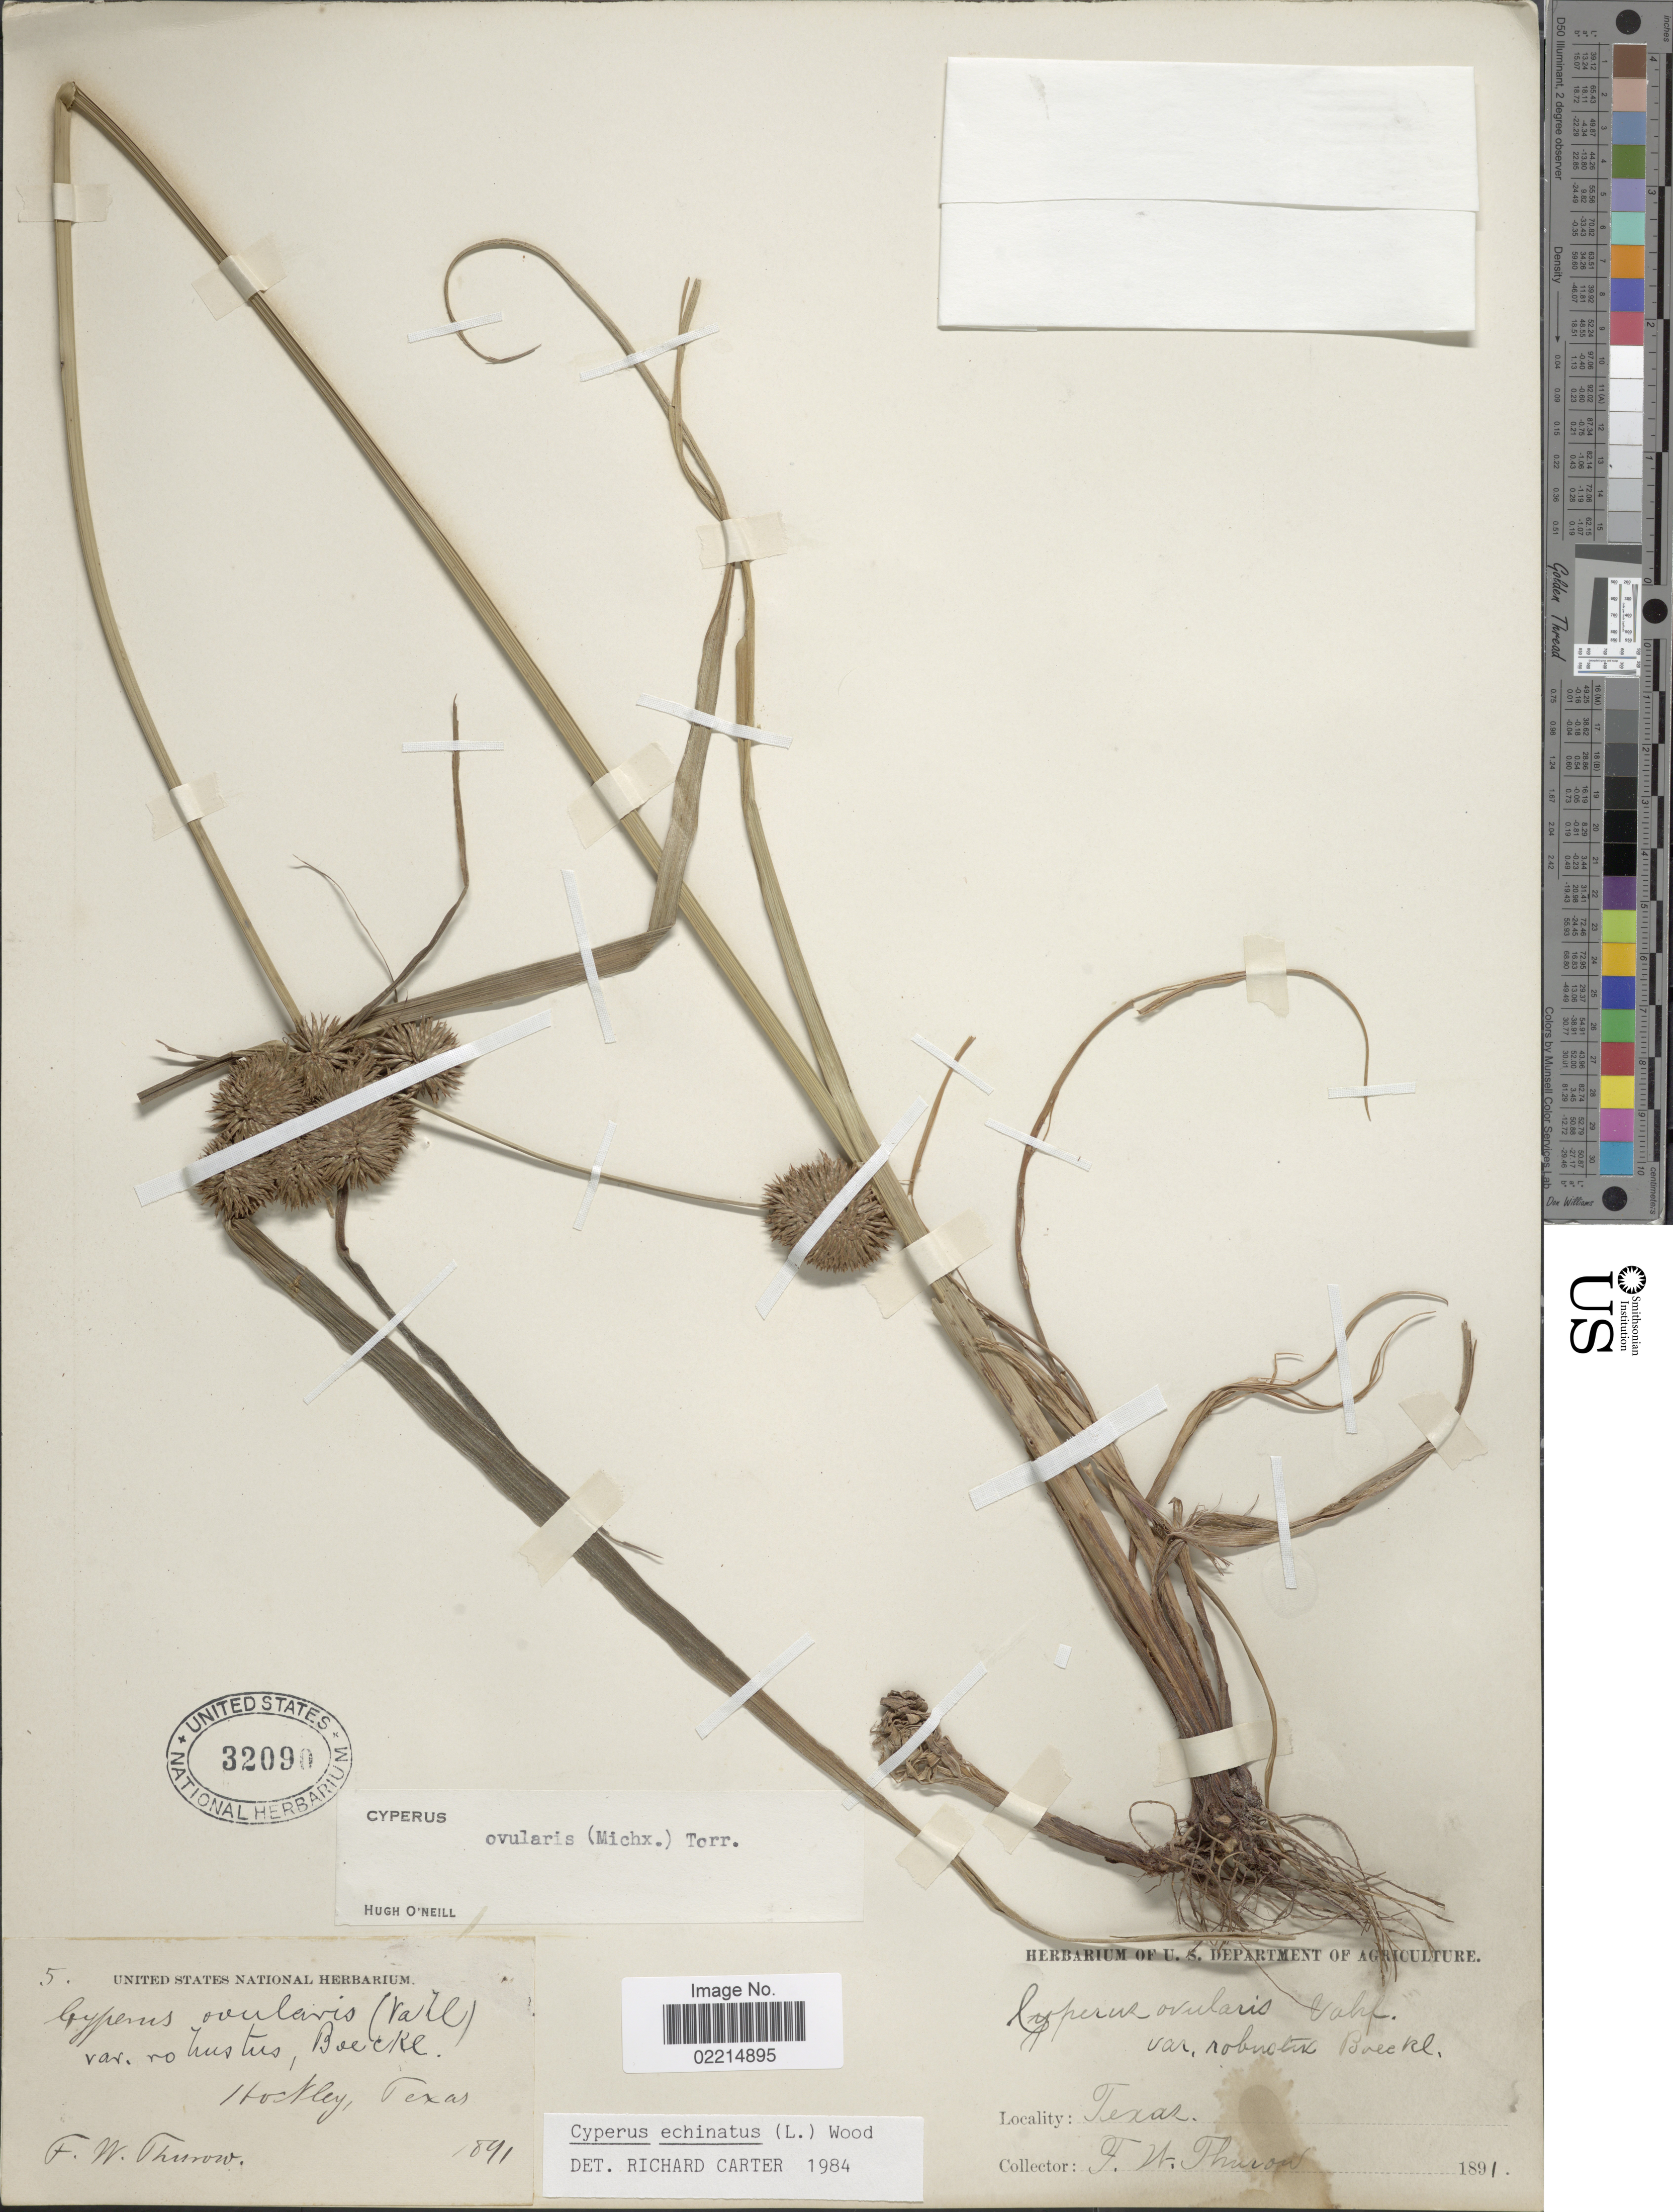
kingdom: Plantae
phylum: Tracheophyta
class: Liliopsida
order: Poales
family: Cyperaceae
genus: Cyperus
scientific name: Cyperus echinatus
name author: (L.) Alph. Wood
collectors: F. W. Thurow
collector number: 5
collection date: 1891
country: United States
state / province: Texas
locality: Hockley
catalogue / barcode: US 32090